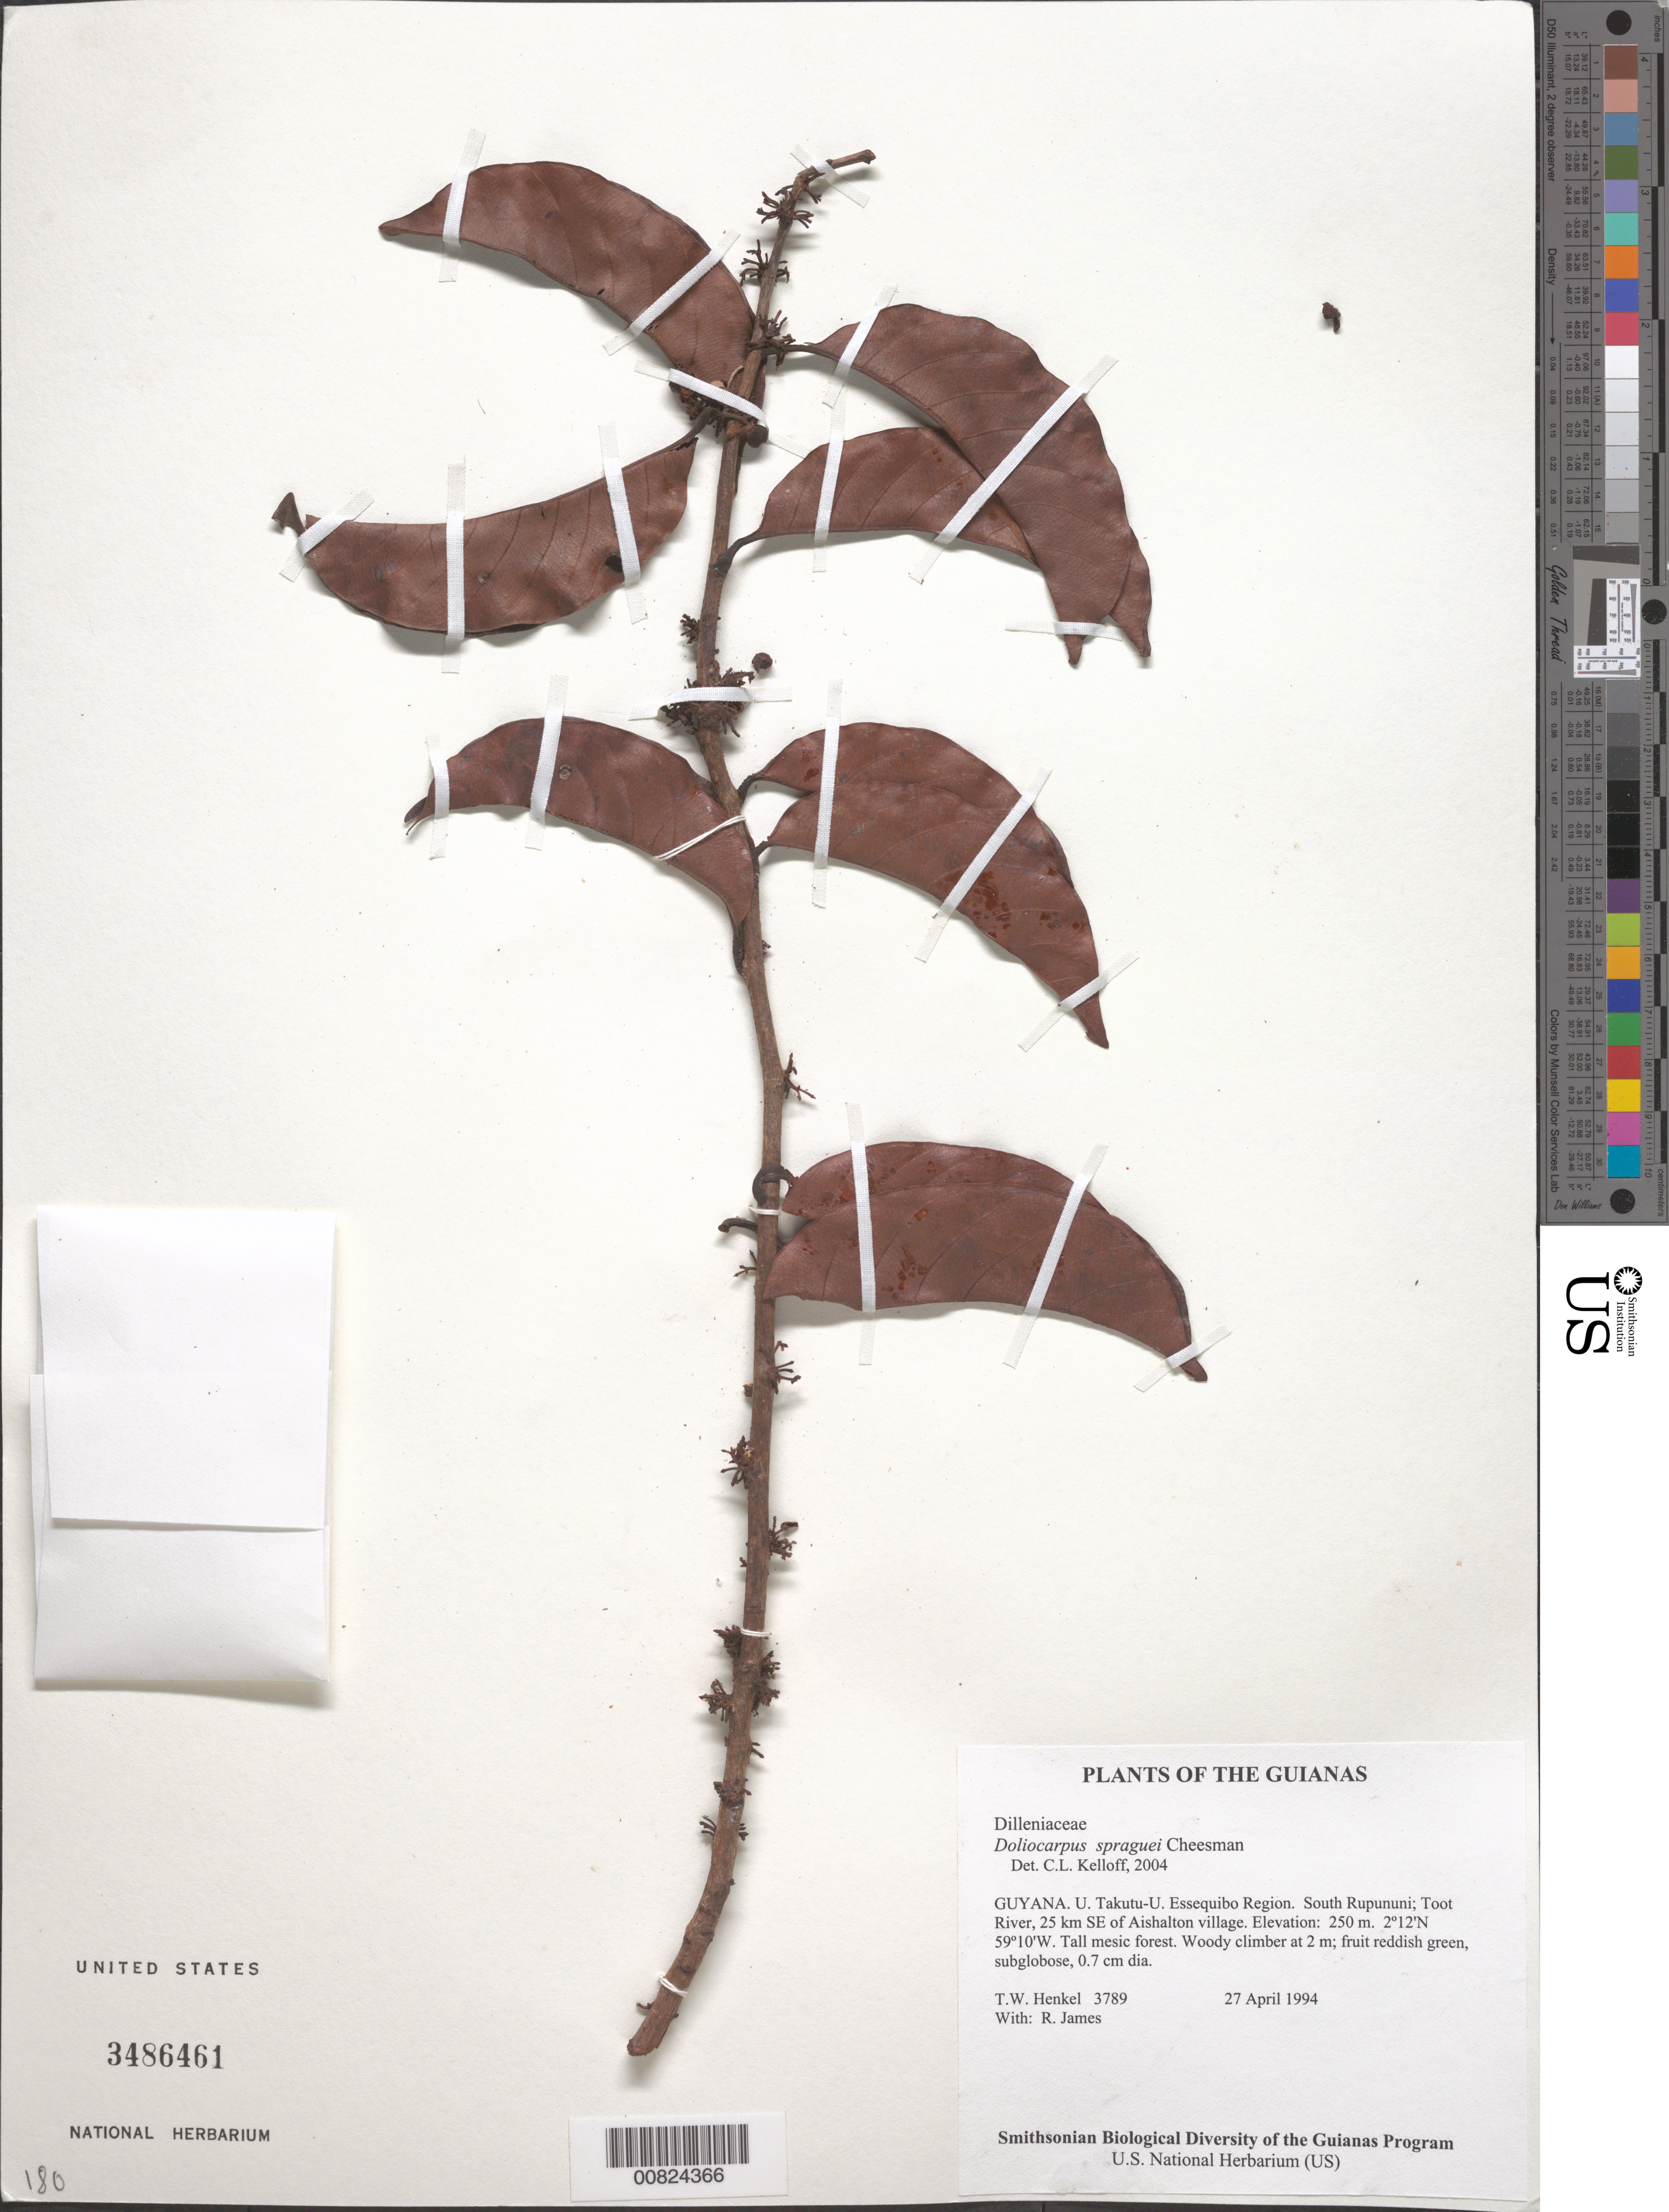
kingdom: Plantae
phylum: Tracheophyta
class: Magnoliopsida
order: Dilleniales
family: Dilleniaceae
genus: Doliocarpus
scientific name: Doliocarpus spraguei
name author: Cheesman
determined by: Kelloff, Carol L., (US), Smithsonian Institution - National Museum of Natural History (UNITED STATES)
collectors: T. Henkel & R. James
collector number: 3789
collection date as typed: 27 April 1994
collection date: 1994-04-27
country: Guyana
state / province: U. Takutu-U. Essequibo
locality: South Rupununi; Toot River, 25 km SE of Aishalton village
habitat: Tall mesic forest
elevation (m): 250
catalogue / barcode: US 3486461